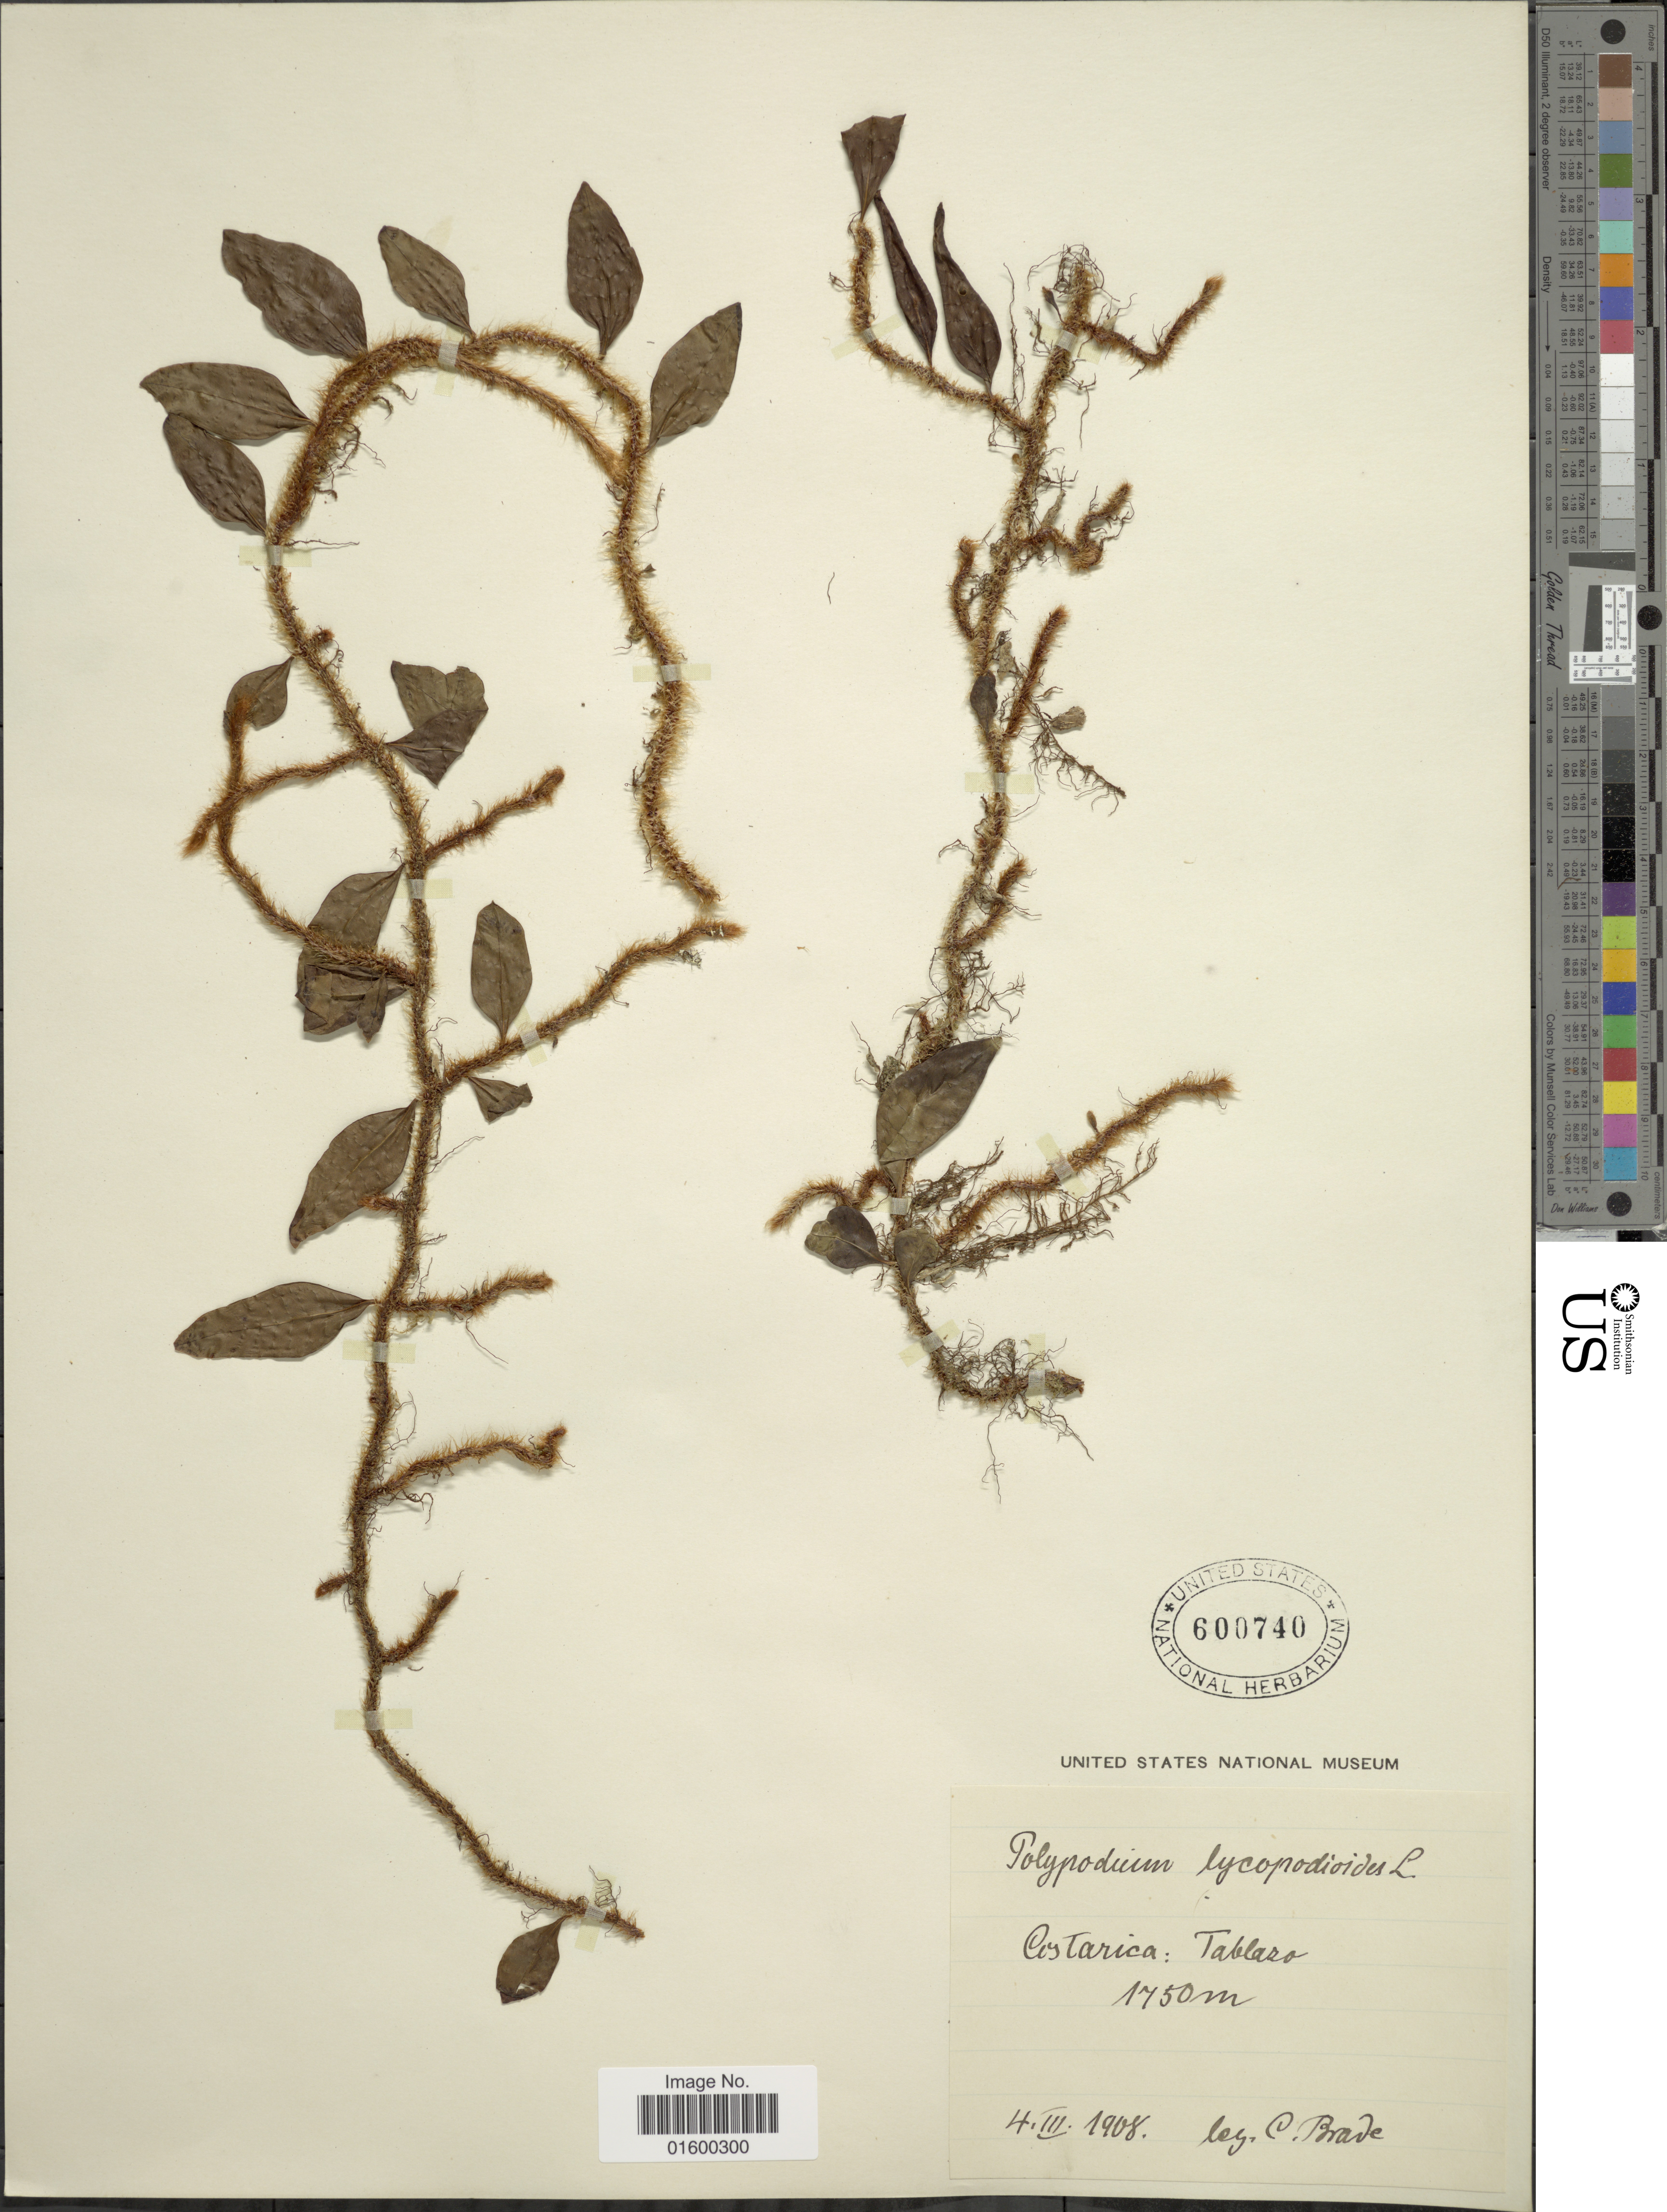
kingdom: Plantae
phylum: Tracheophyta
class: Polypodiopsida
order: Polypodiales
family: Polypodiaceae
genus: Microgramma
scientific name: Microgramma lycopodioides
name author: (L.) Copel.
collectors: C. Brade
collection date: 1908-03-04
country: Costa Rica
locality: Tablazo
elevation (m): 1750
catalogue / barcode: US 600740